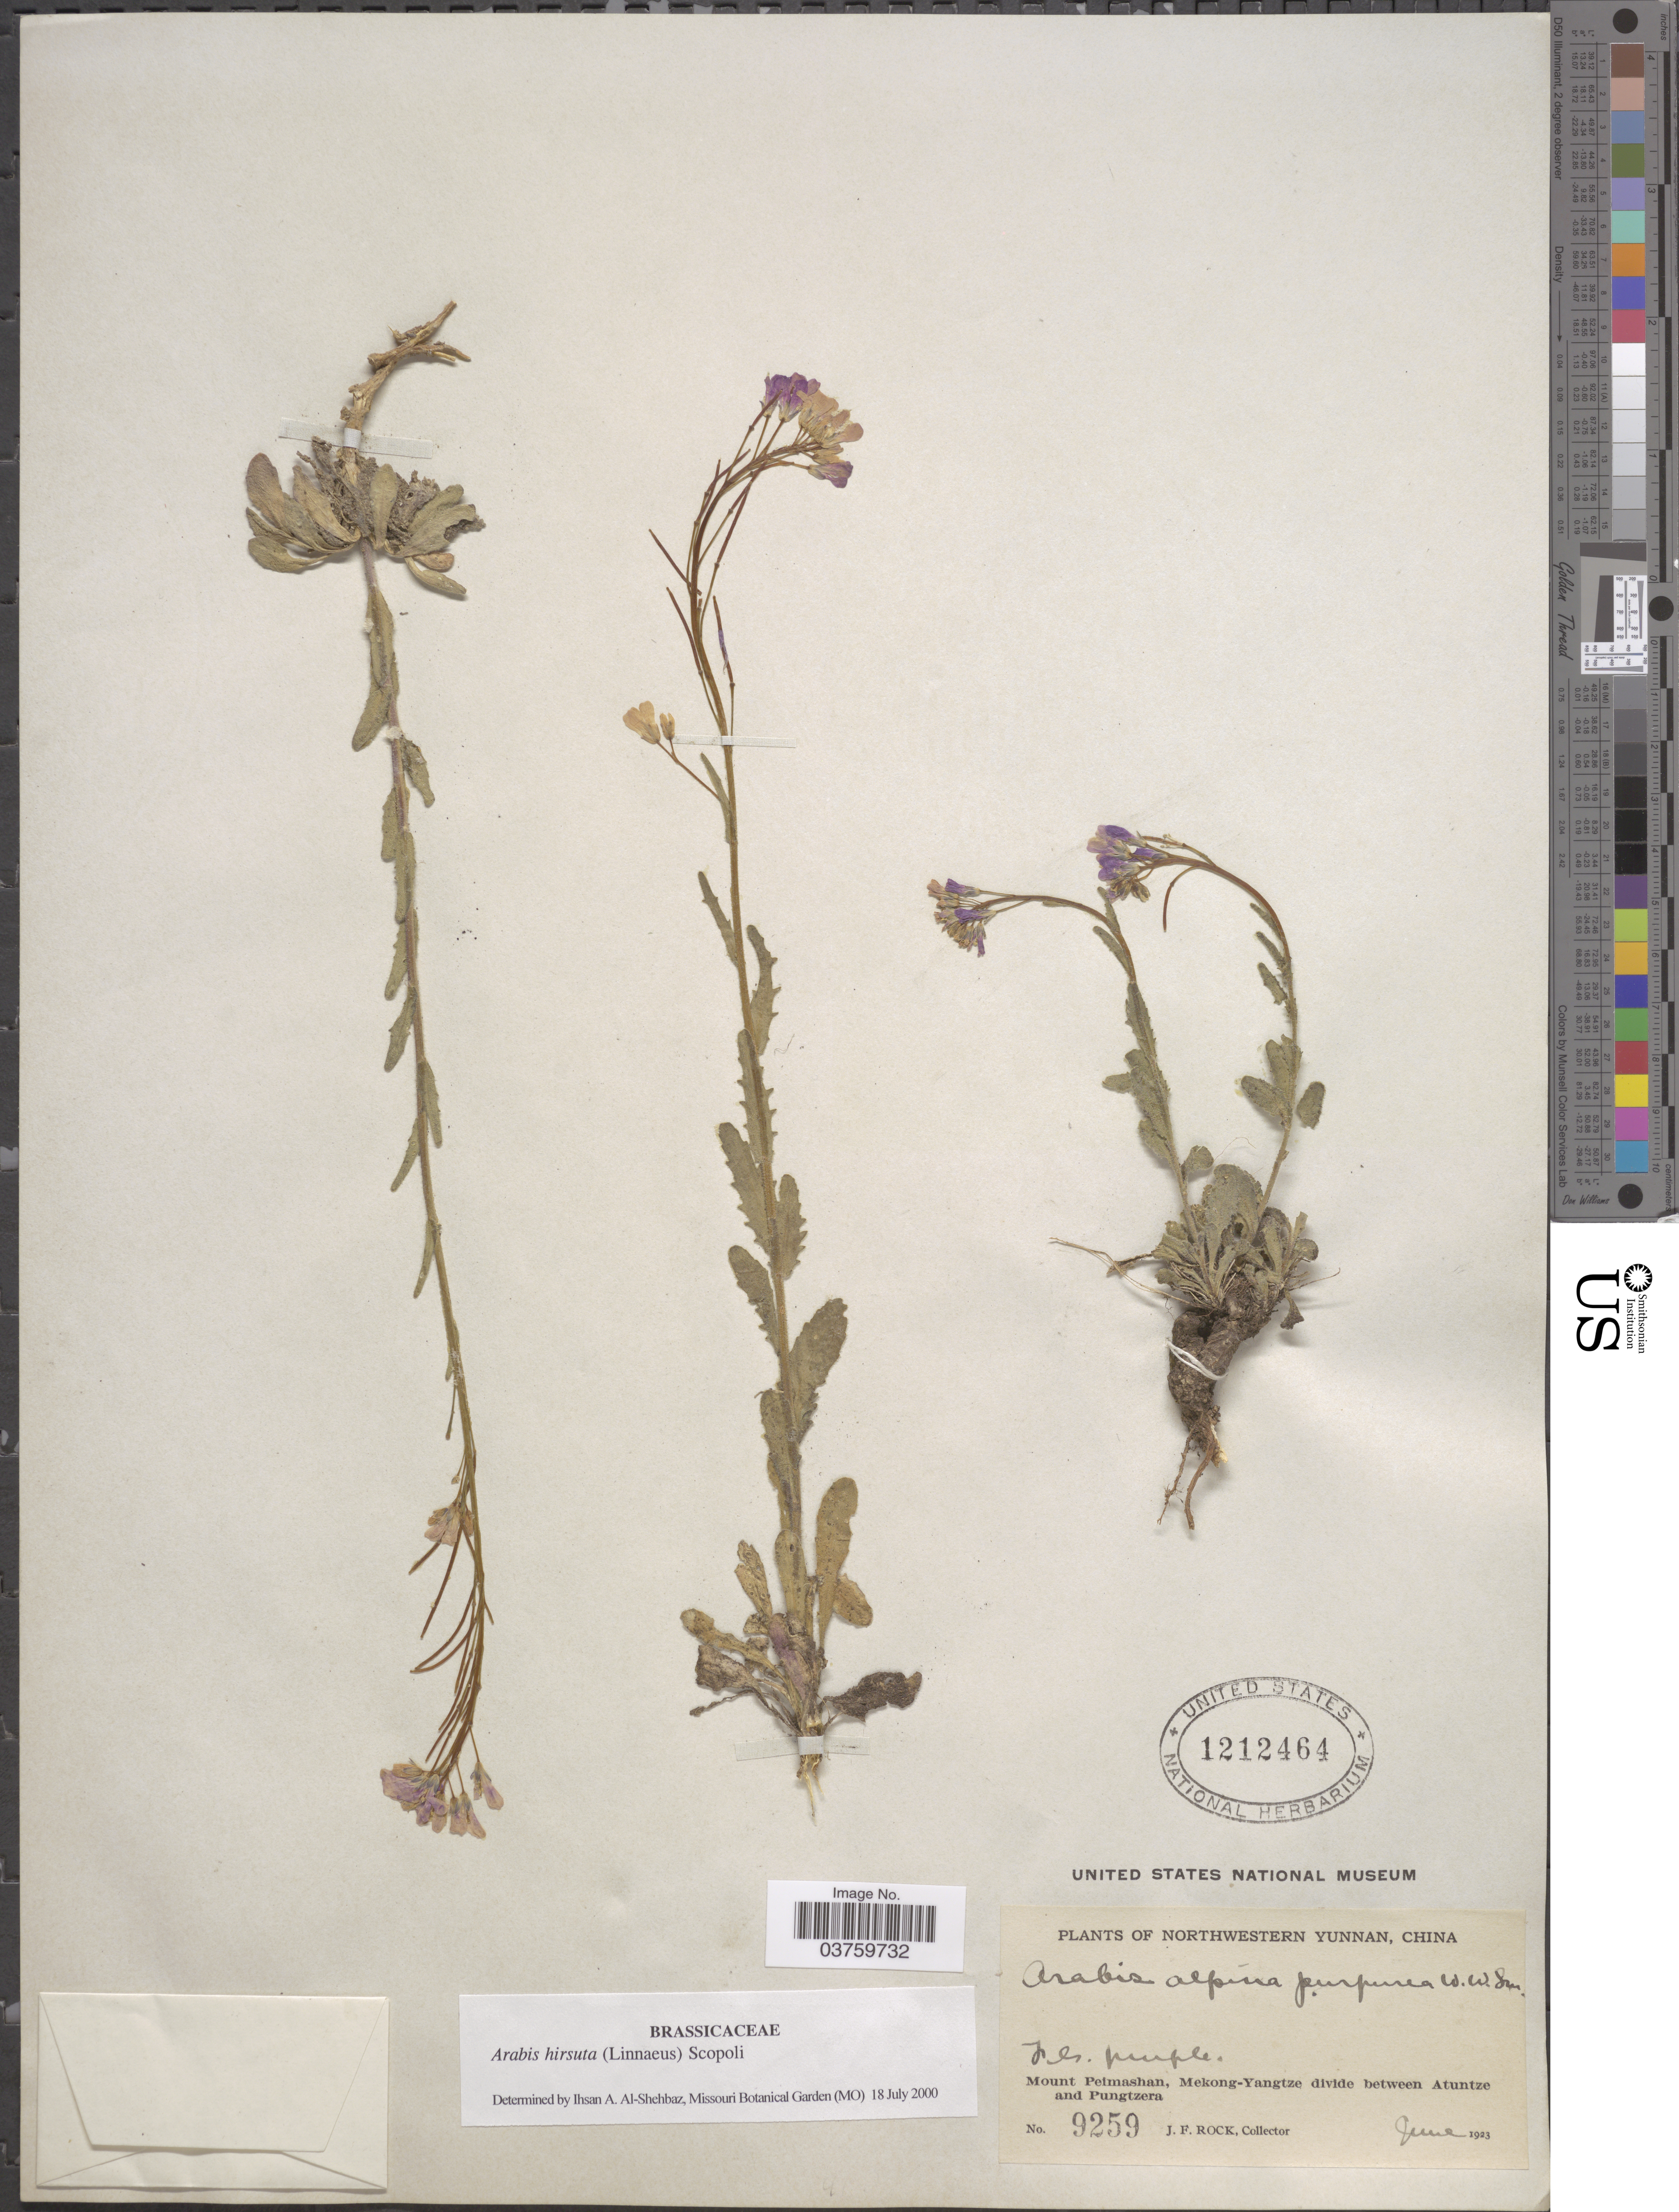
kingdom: Plantae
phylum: Tracheophyta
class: Magnoliopsida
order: Brassicales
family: Brassicaceae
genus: Arabis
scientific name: Arabis hirsuta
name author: (L.) Scop.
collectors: J. Rock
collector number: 9259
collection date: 1923-06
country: China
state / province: Yunnan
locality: Northwestern Yunnan. Mount Peimashan, Mekong-Yangtze divide between Atuntze and Pungtzera.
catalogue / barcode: US 1212464